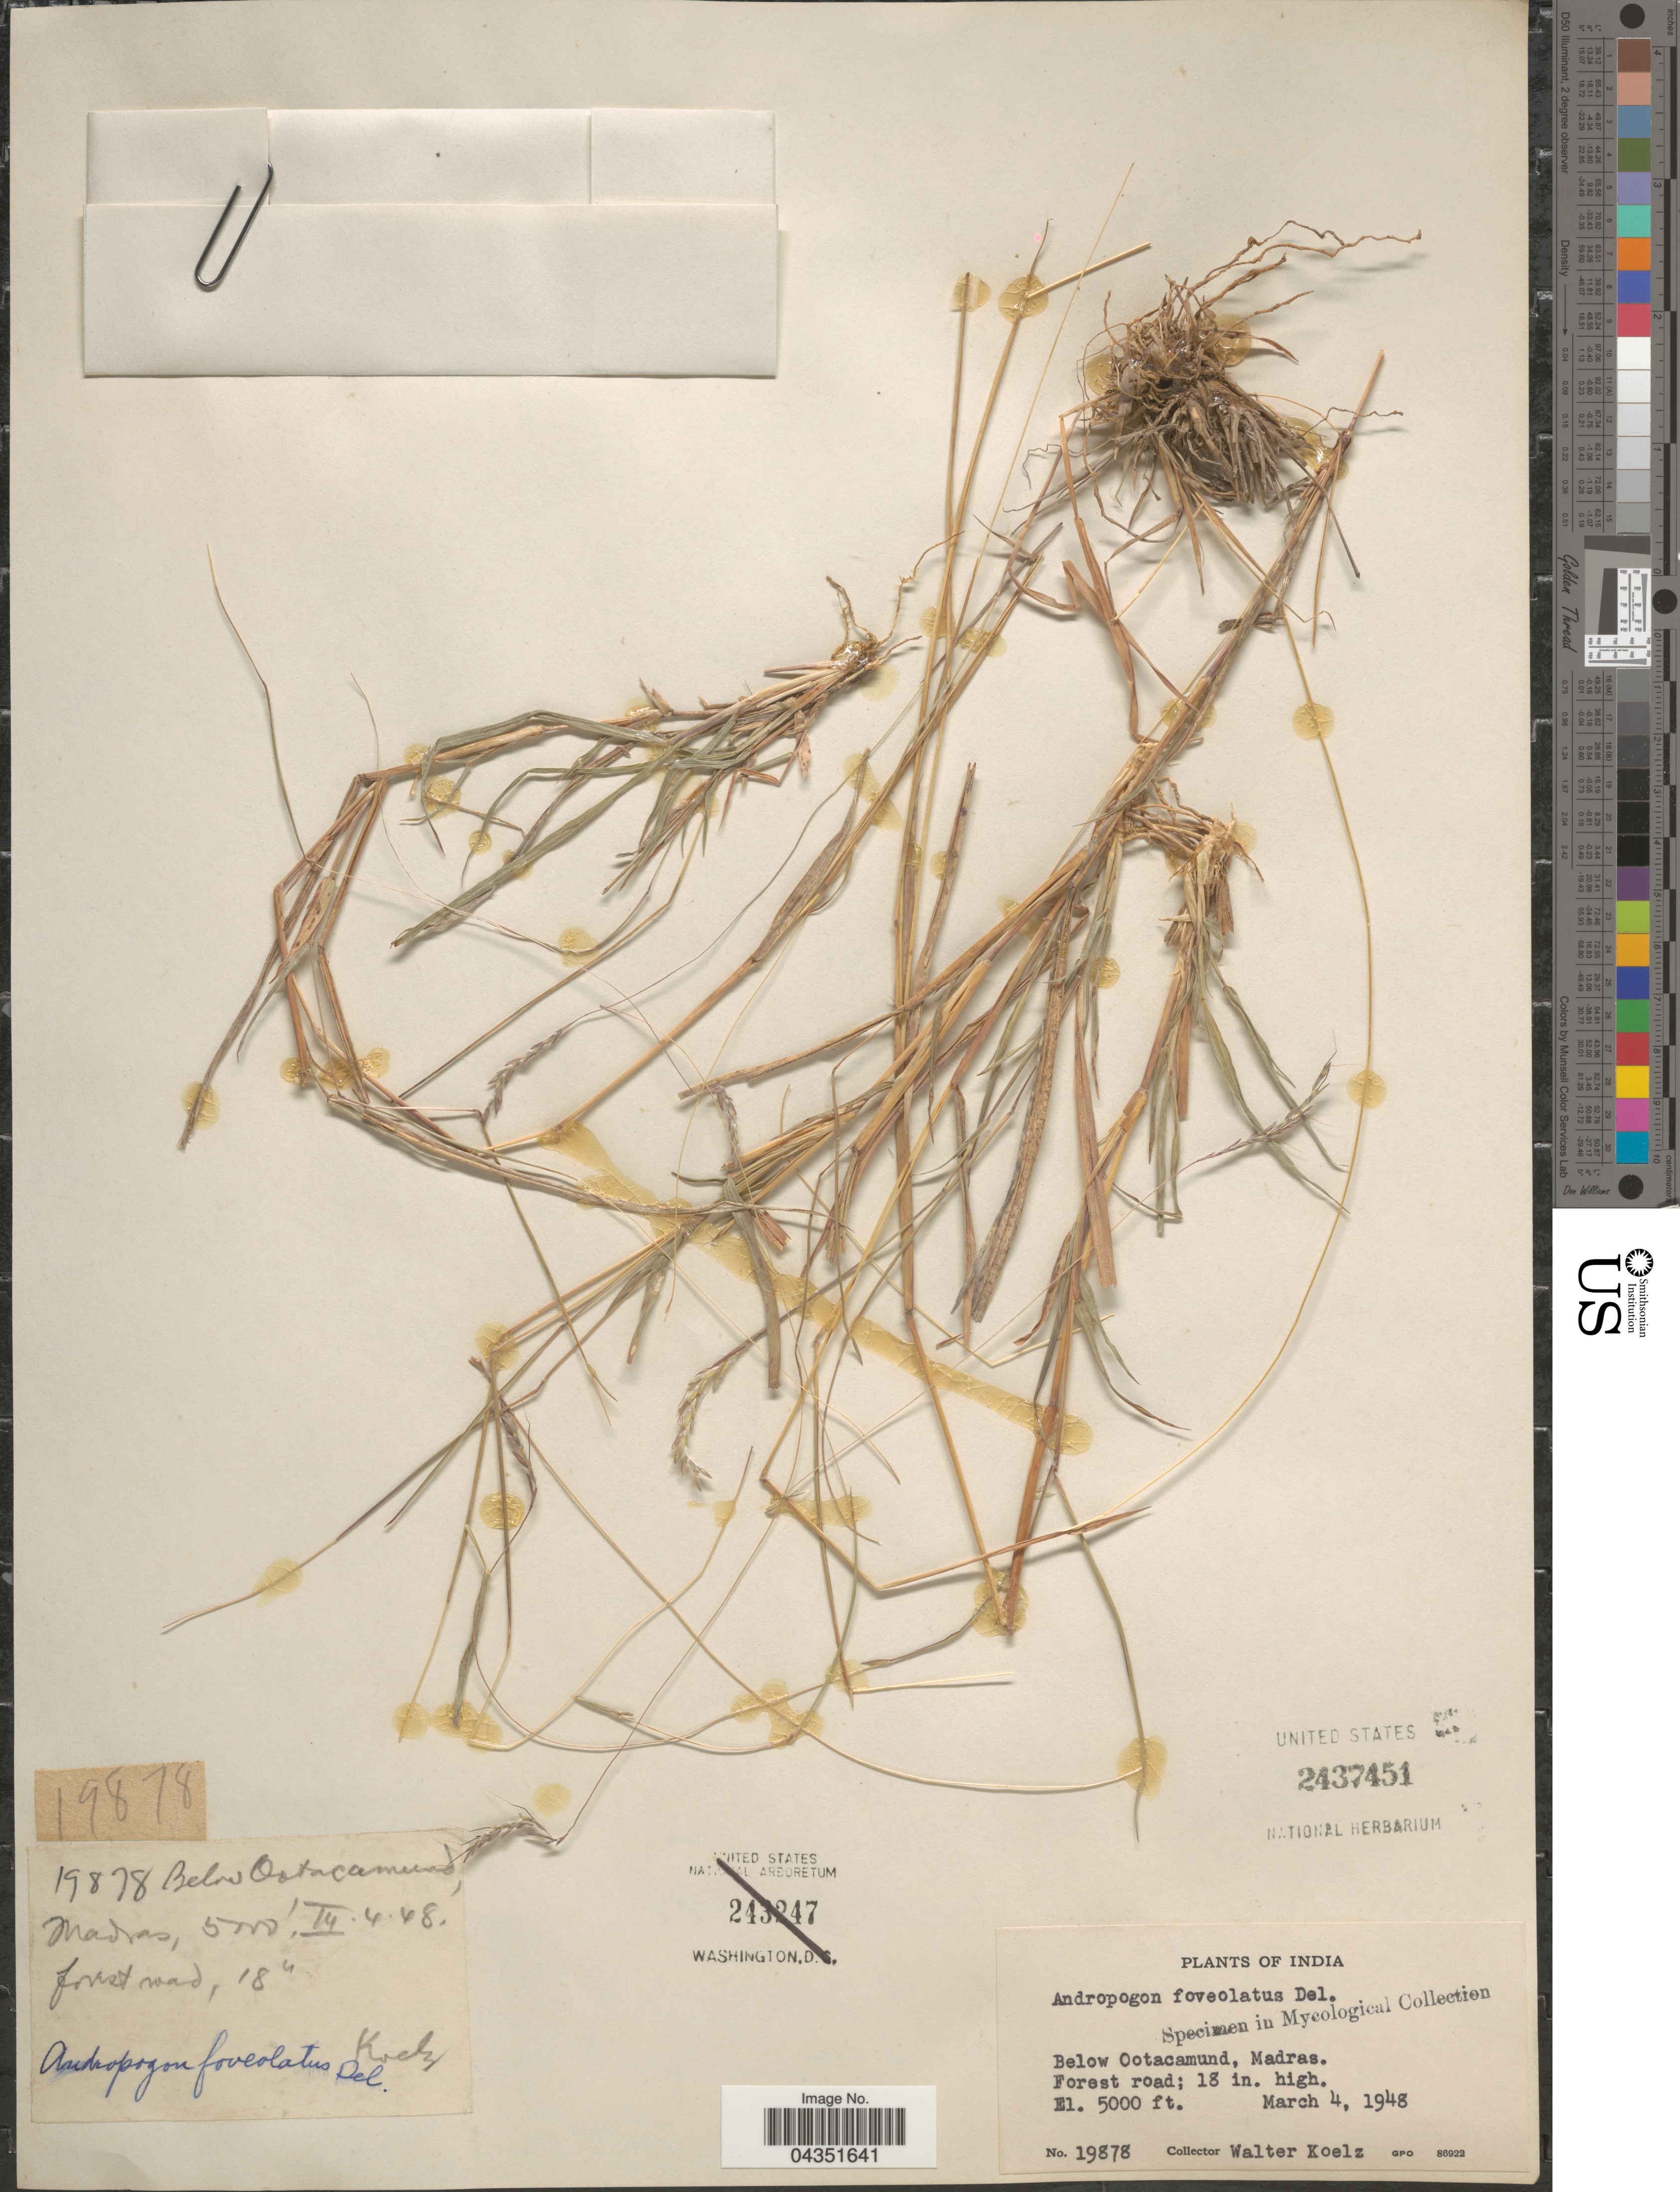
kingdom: Plantae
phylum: Tracheophyta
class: Liliopsida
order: Poales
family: Poaceae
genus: Eremopogon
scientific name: Eremopogon foveolatus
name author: (Delile) Stapf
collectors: W. N. Koelz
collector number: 19878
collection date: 1948-03-04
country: India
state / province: Tamil Nadu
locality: Below Ootacamund, Madras. Forest road.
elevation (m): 1524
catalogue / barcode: US 2437451